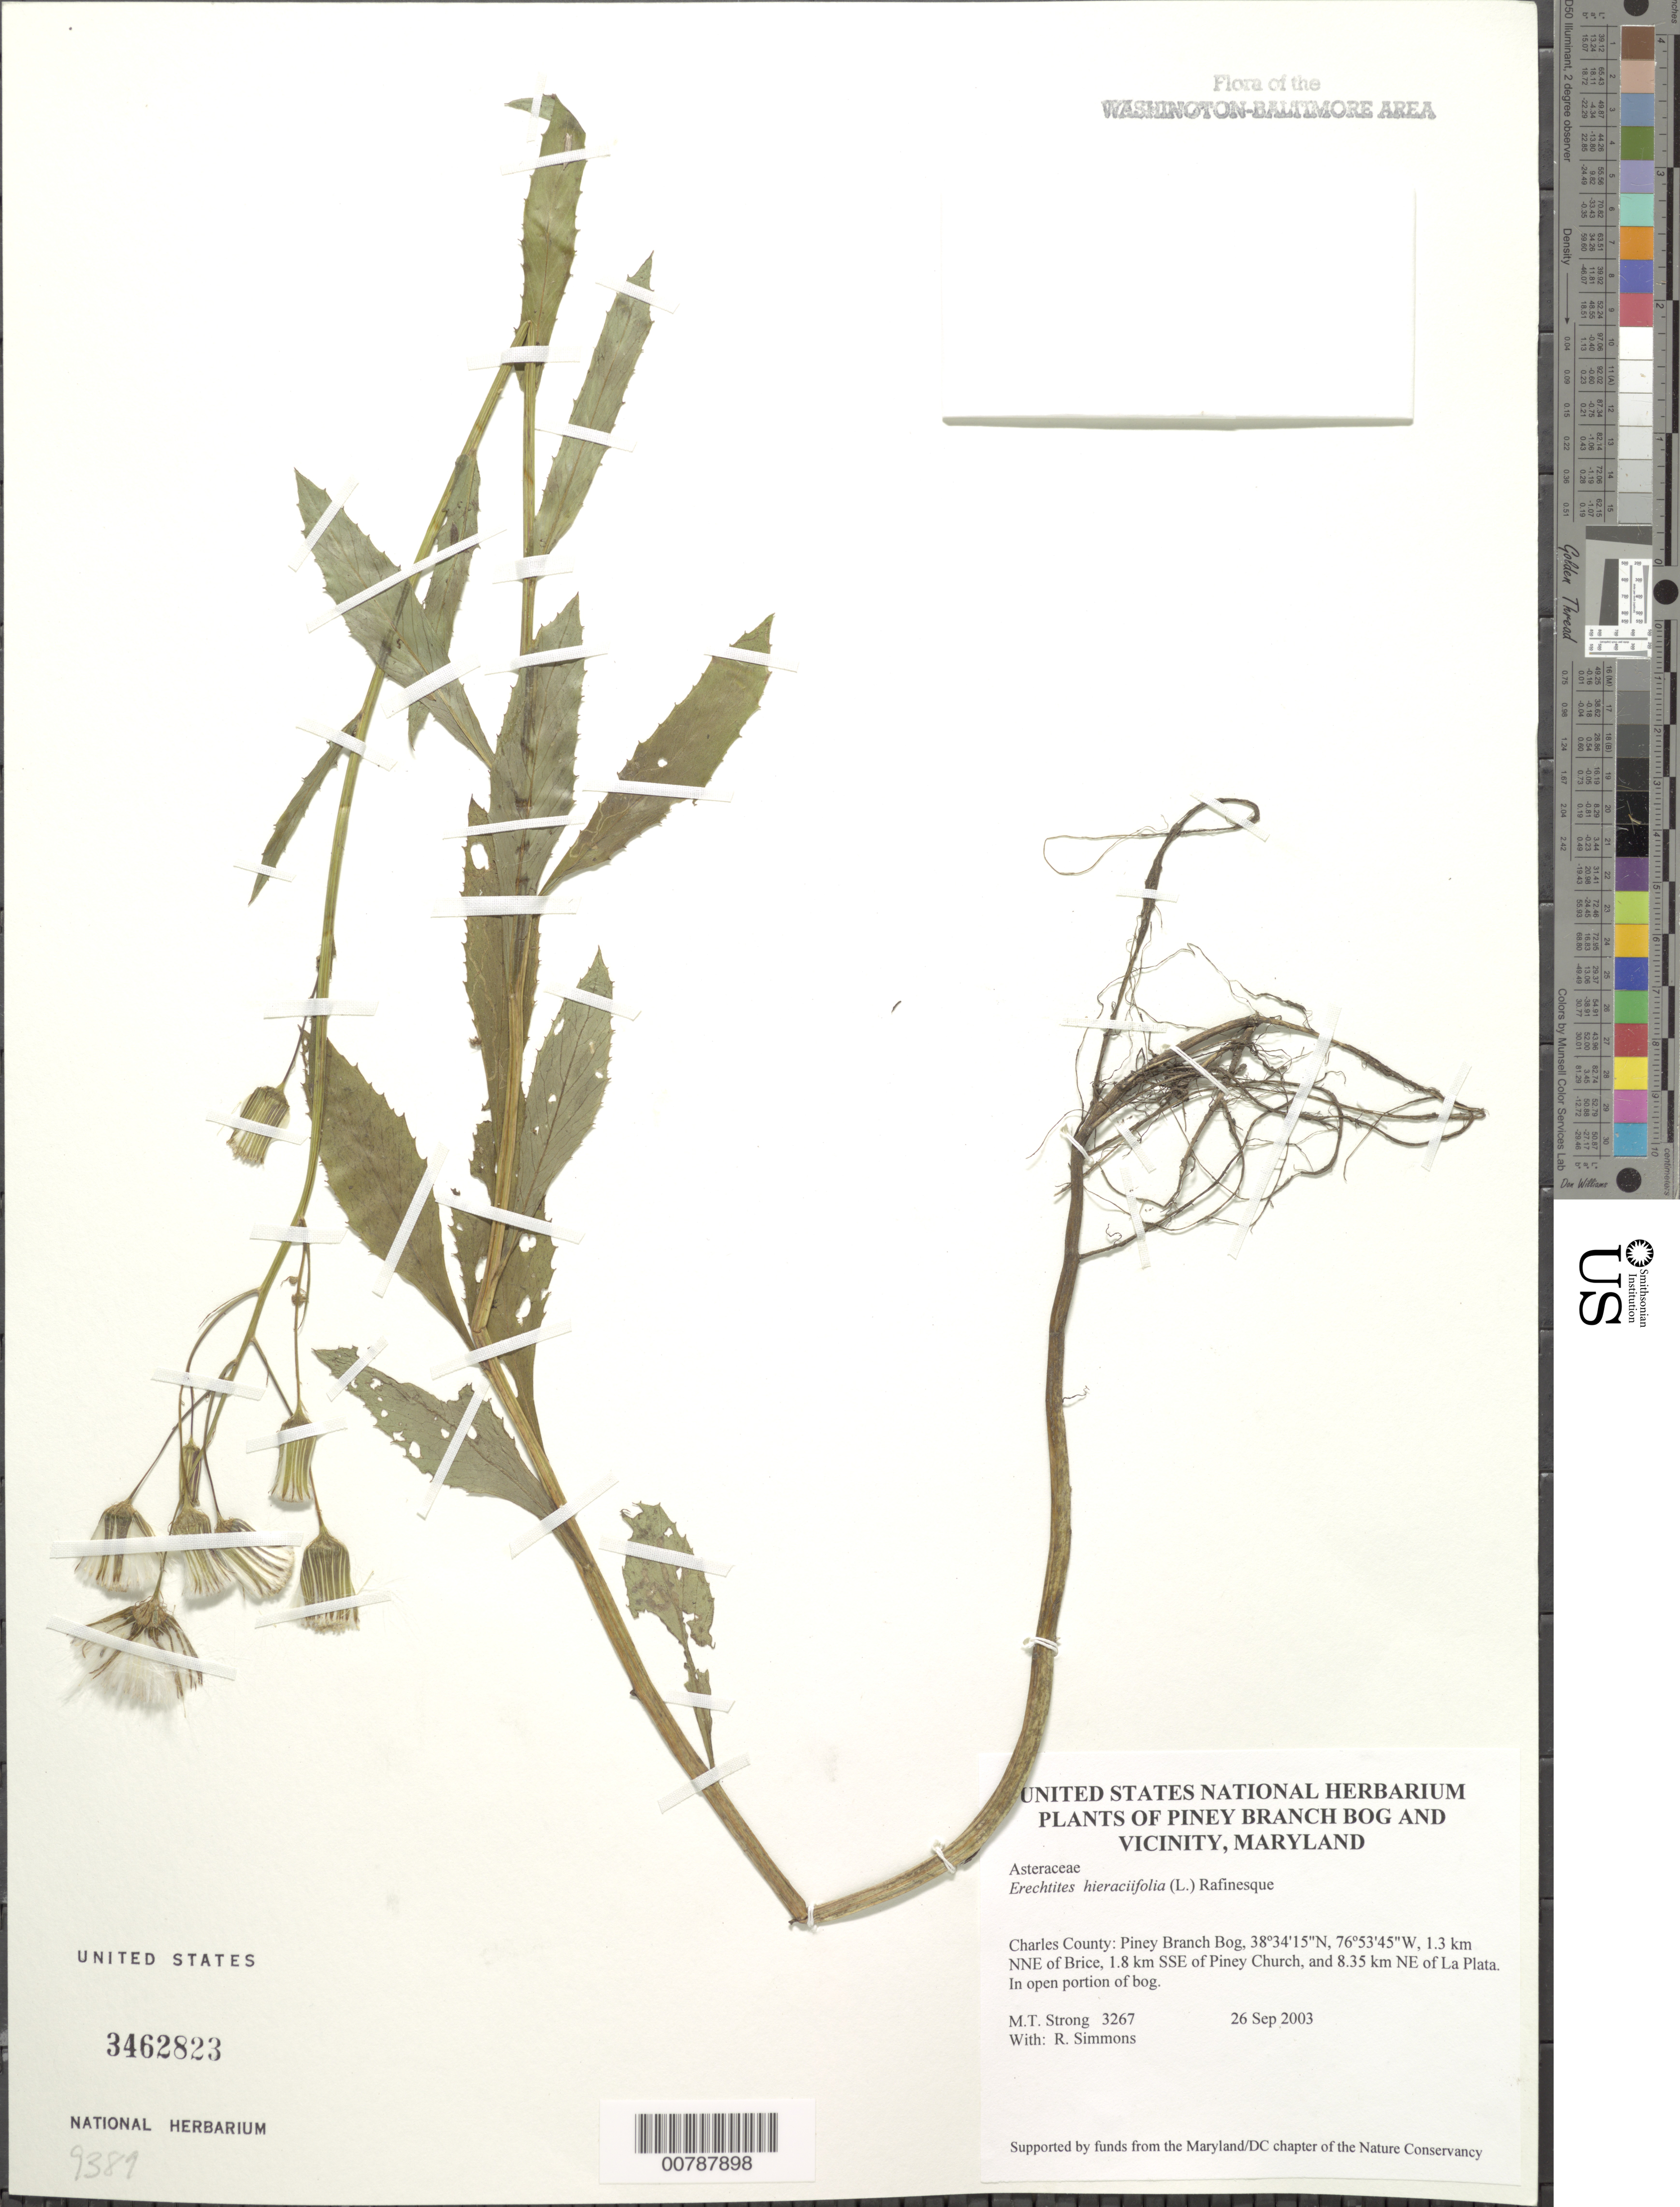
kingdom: Plantae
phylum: Tracheophyta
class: Magnoliopsida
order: Asterales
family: Asteraceae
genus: Erechtites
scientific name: Erechtites hieraciifolius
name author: (L.) Raf. ex DC.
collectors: M. T. Strong & R. H. Simmons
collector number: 3267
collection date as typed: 26 Sep 2003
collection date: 2003-09-26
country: United States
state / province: Maryland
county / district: Charles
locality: Piney Branch Bog, 1.3 km NNE of Brice, 1.8 km SSE of Piney Church, and 8.35 km NE of La Plata.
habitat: In open portion of bog.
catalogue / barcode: US 3462823